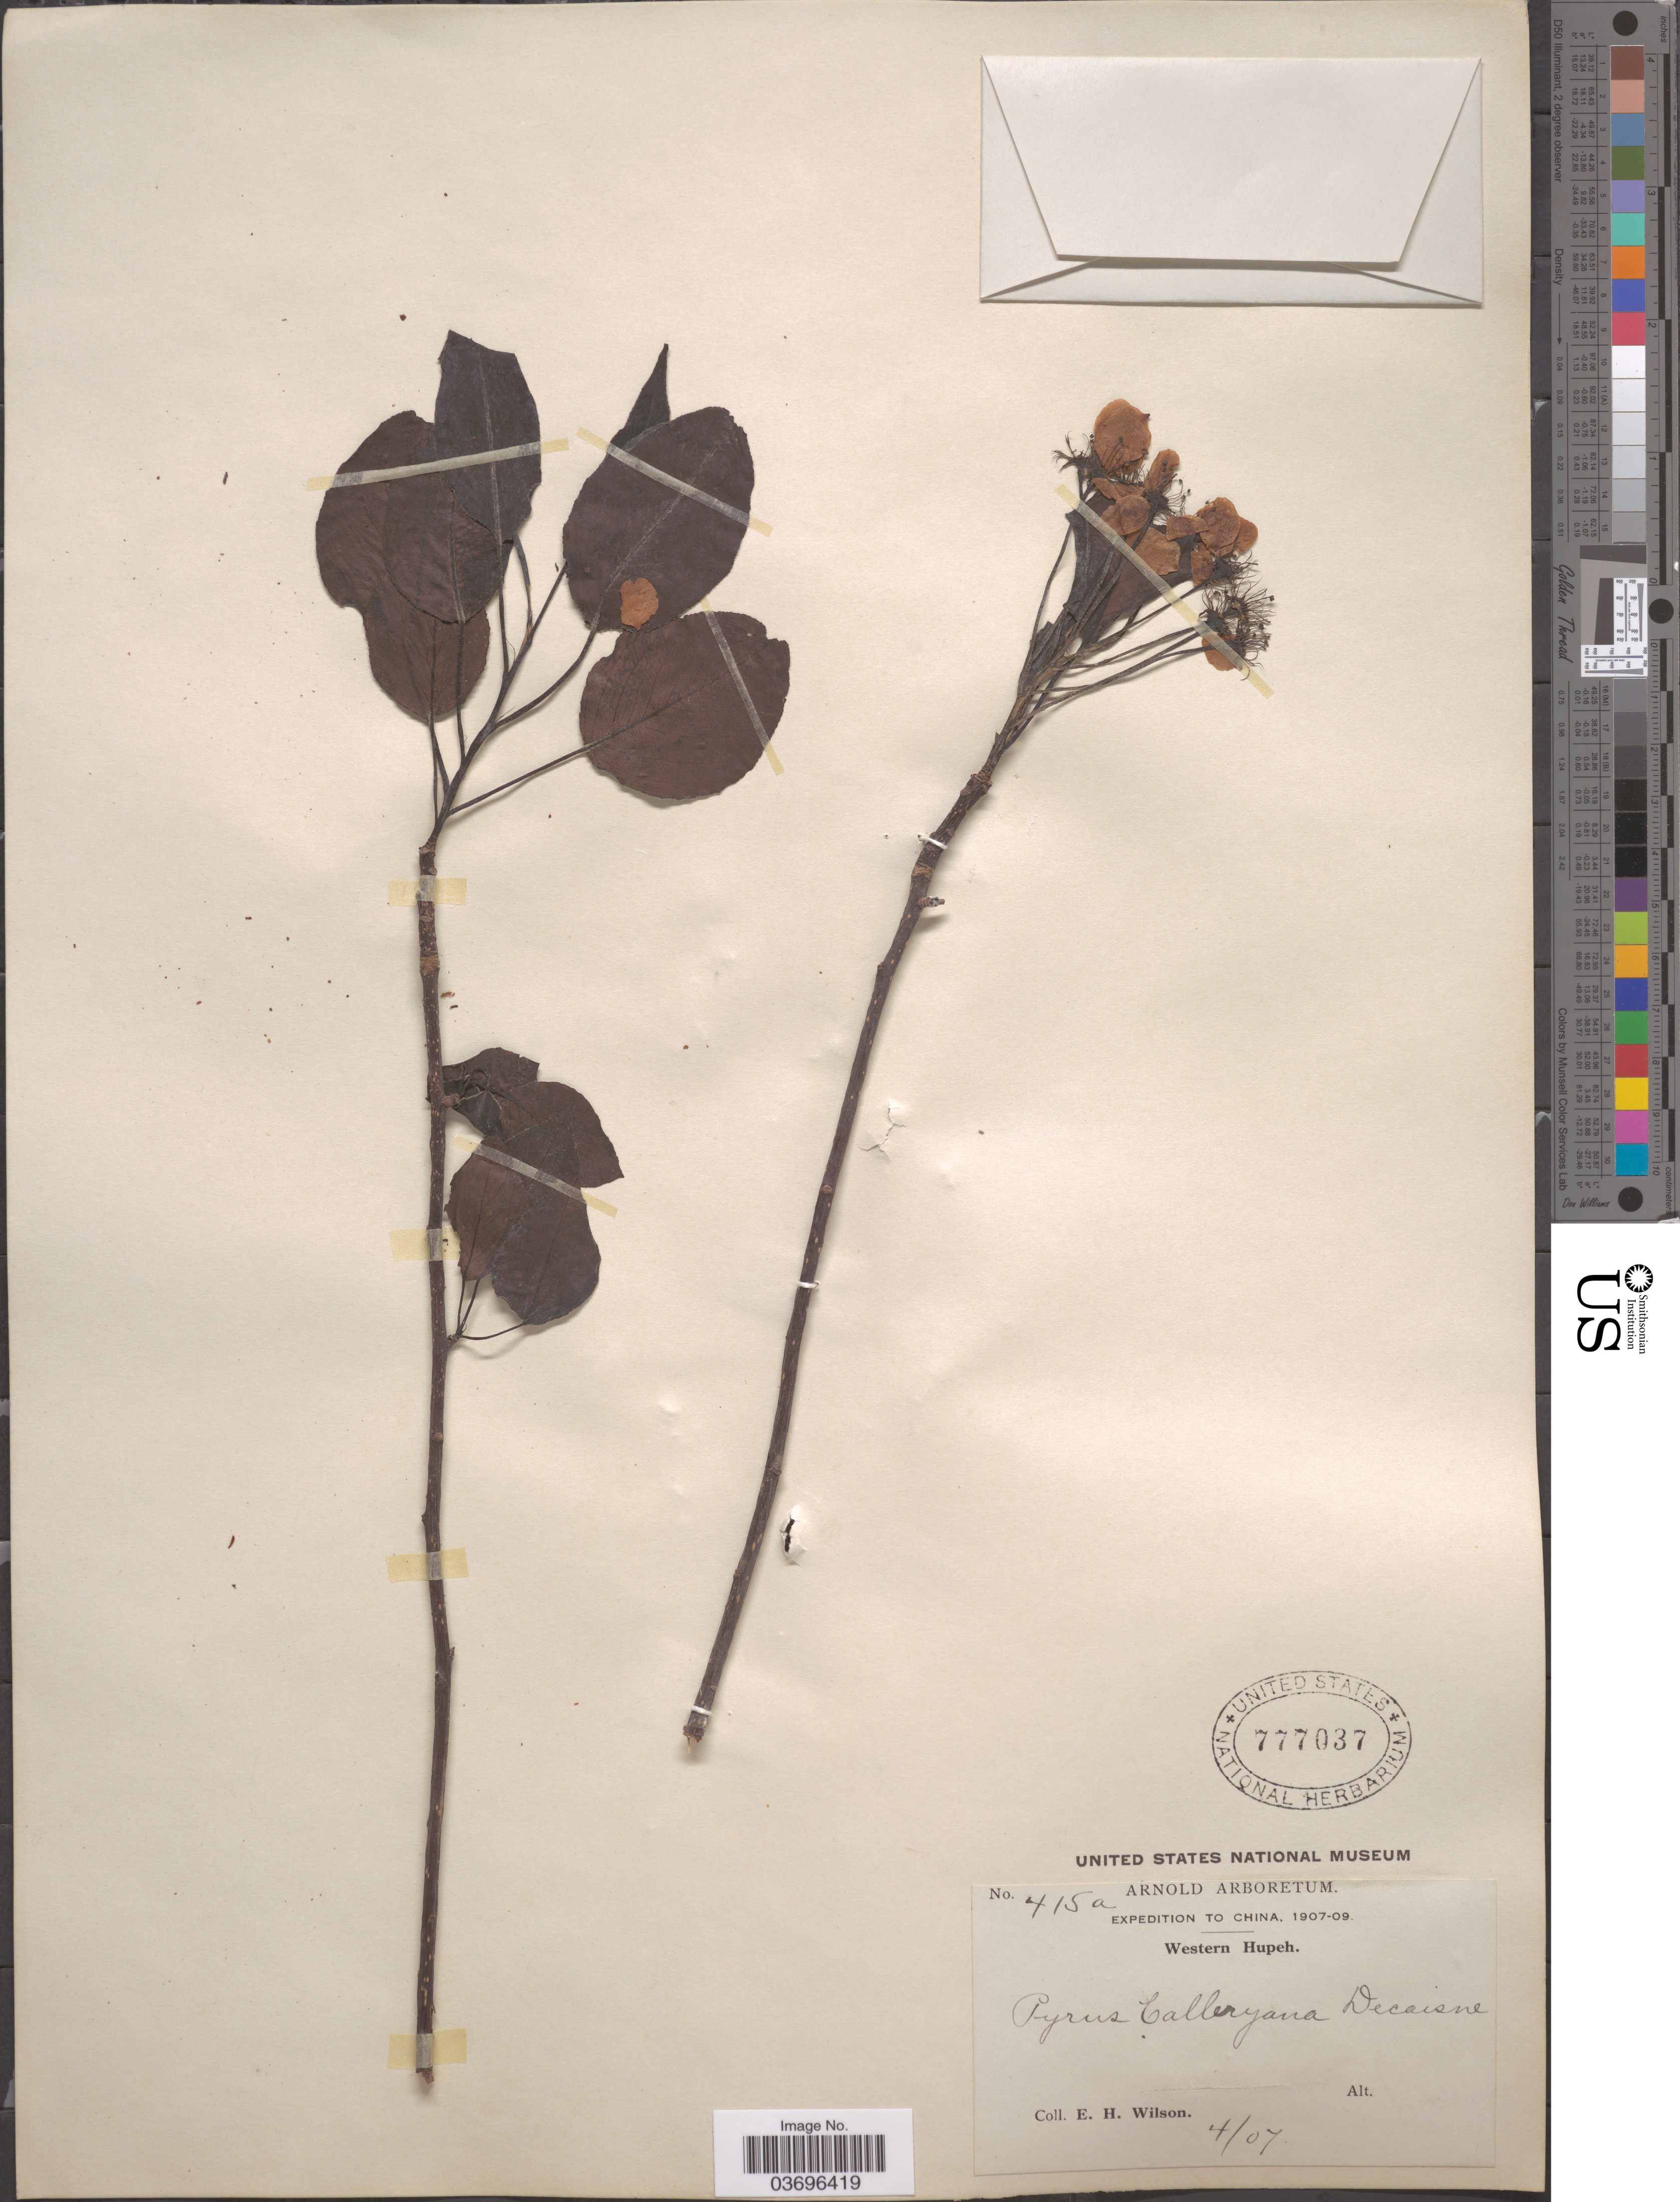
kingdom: Plantae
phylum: Tracheophyta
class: Magnoliopsida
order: Rosales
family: Rosaceae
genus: Pyrus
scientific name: Pyrus calleryana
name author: Decne.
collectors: E. Wilson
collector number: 415a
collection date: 1907-04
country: China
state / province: Hubei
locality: Western Hupeh.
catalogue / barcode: US 777037